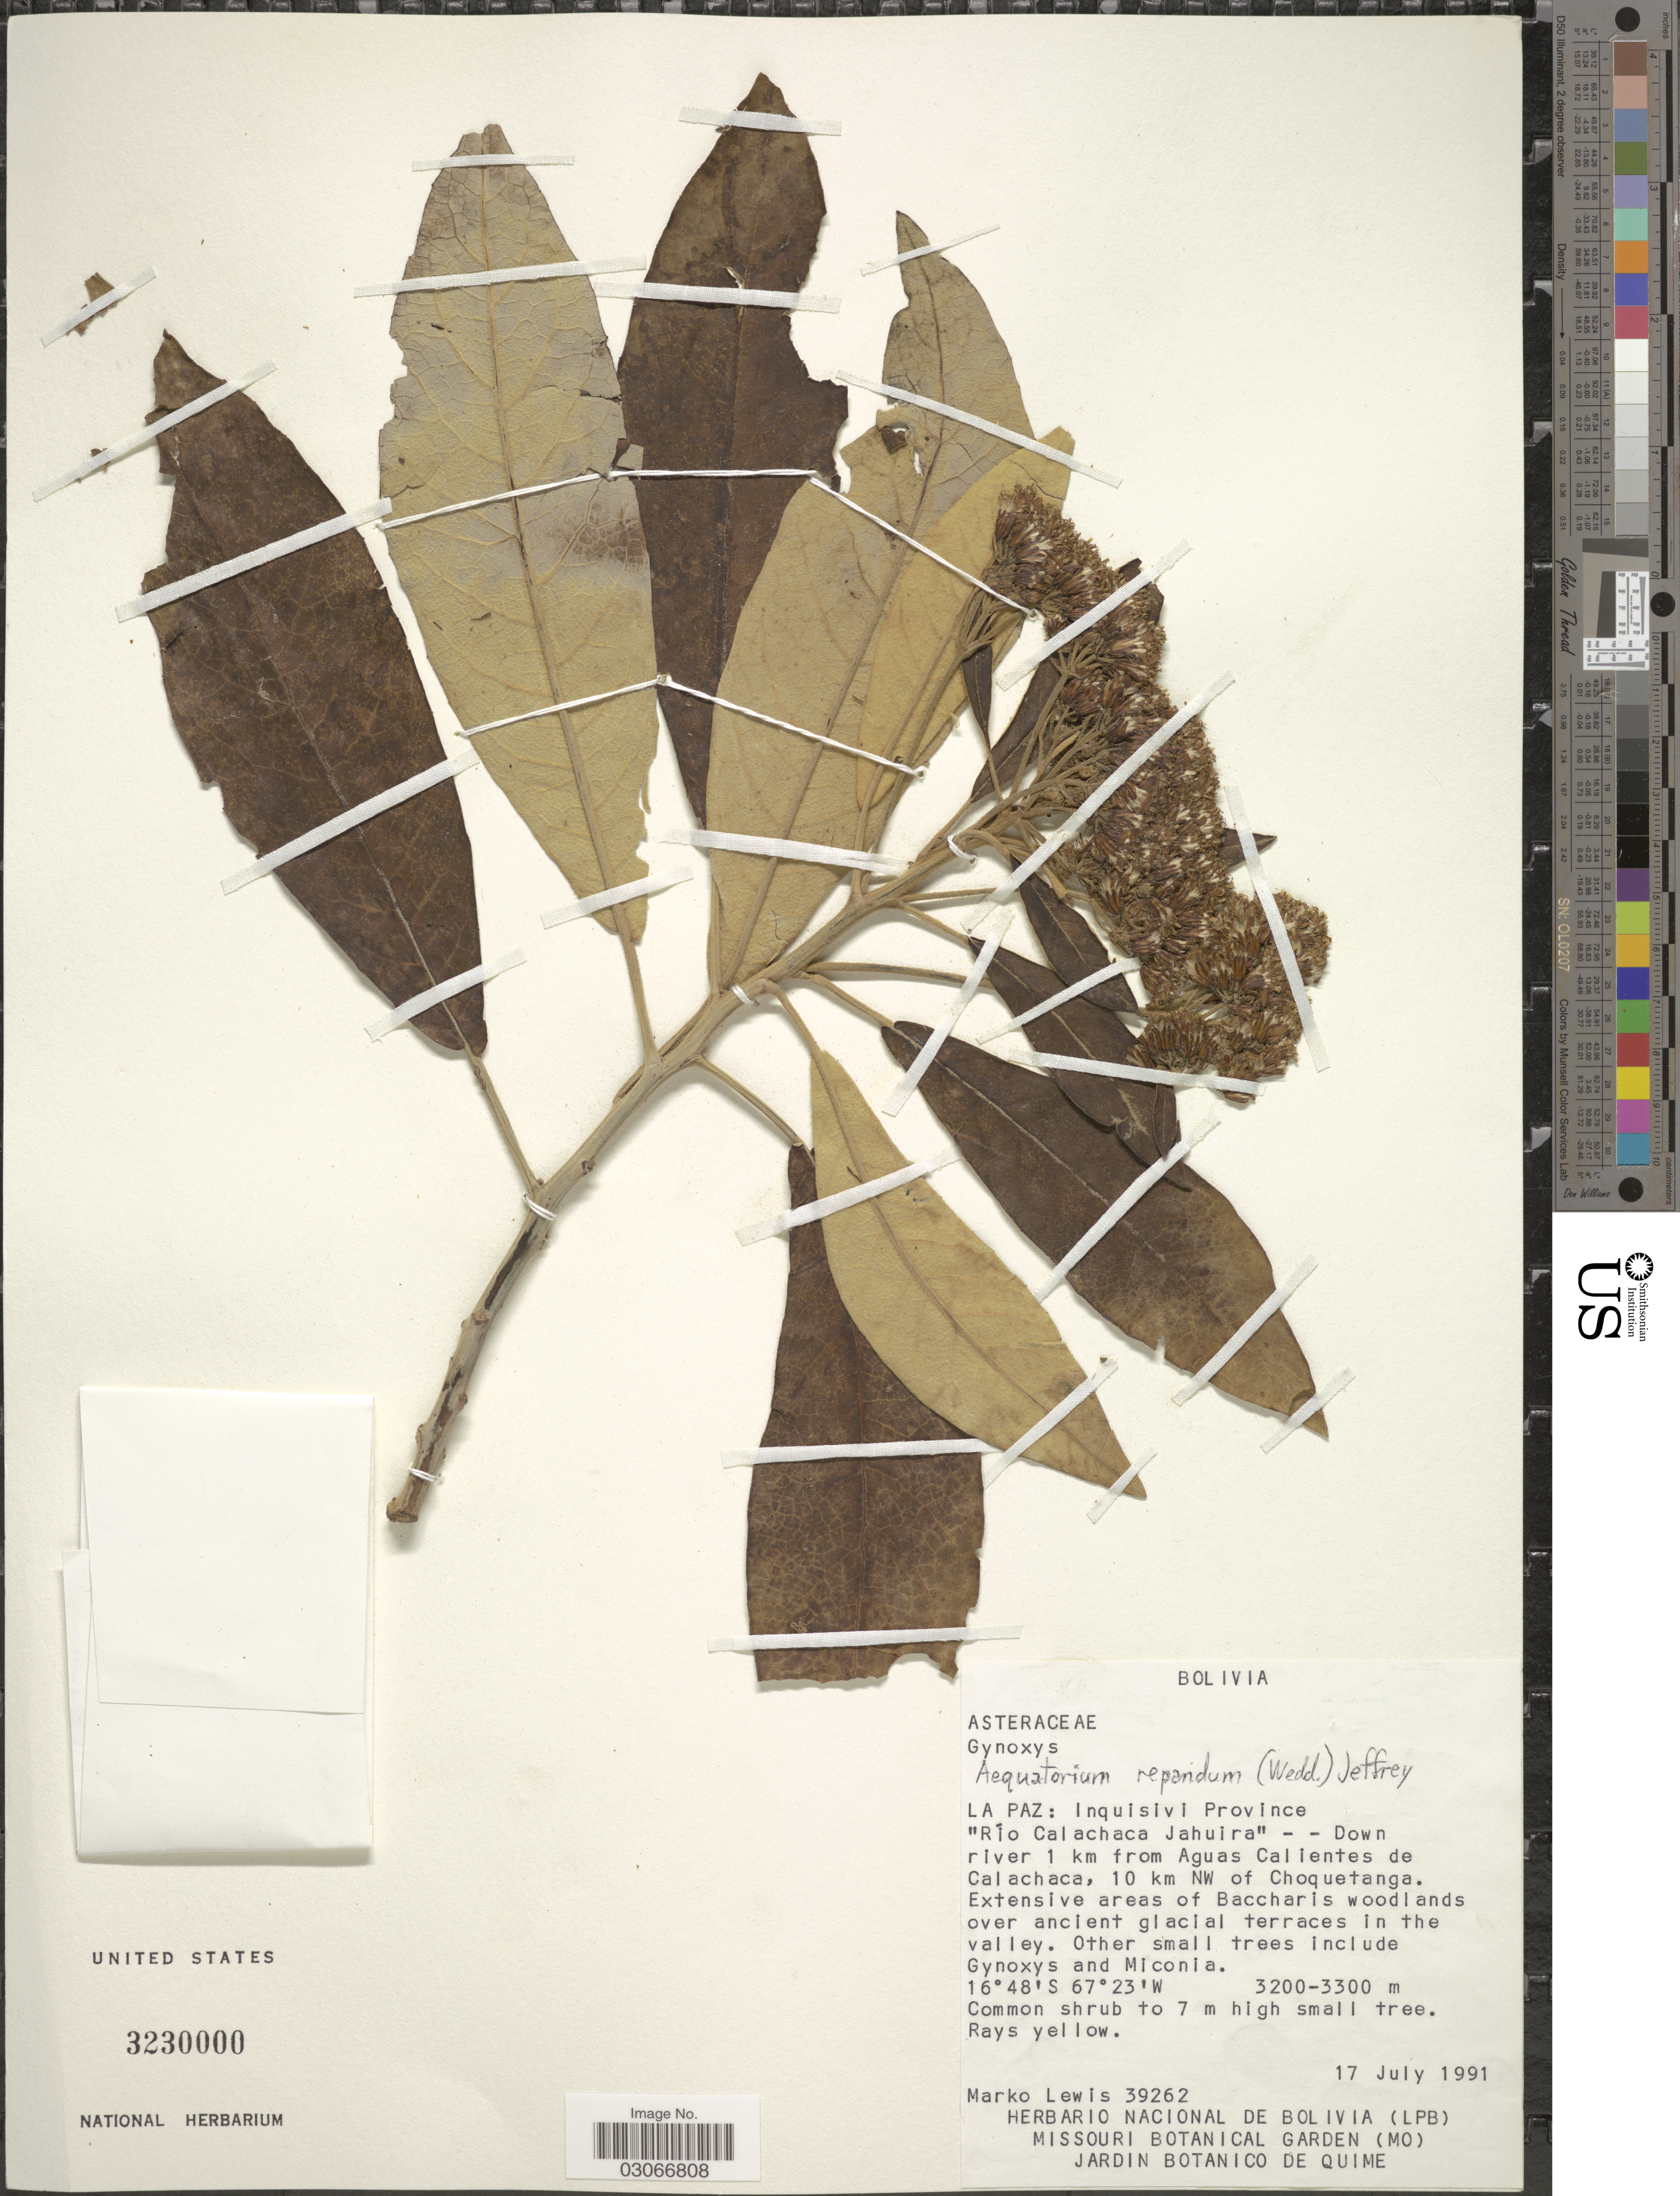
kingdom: Plantae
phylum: Tracheophyta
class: Magnoliopsida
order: Asterales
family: Asteraceae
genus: Nordenstamia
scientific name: Nordenstamia repanda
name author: (Wedd.) Lundin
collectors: M. A. Lewis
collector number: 39262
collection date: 1991-07-17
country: Bolivia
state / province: La Paz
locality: Inquisivi Province. "Río Calachaca Jahuira"- - Down river 1 km from Aguas Calientes de Calachaca, 10 km NW of Choquetanga.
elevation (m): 3200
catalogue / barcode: US 3230000